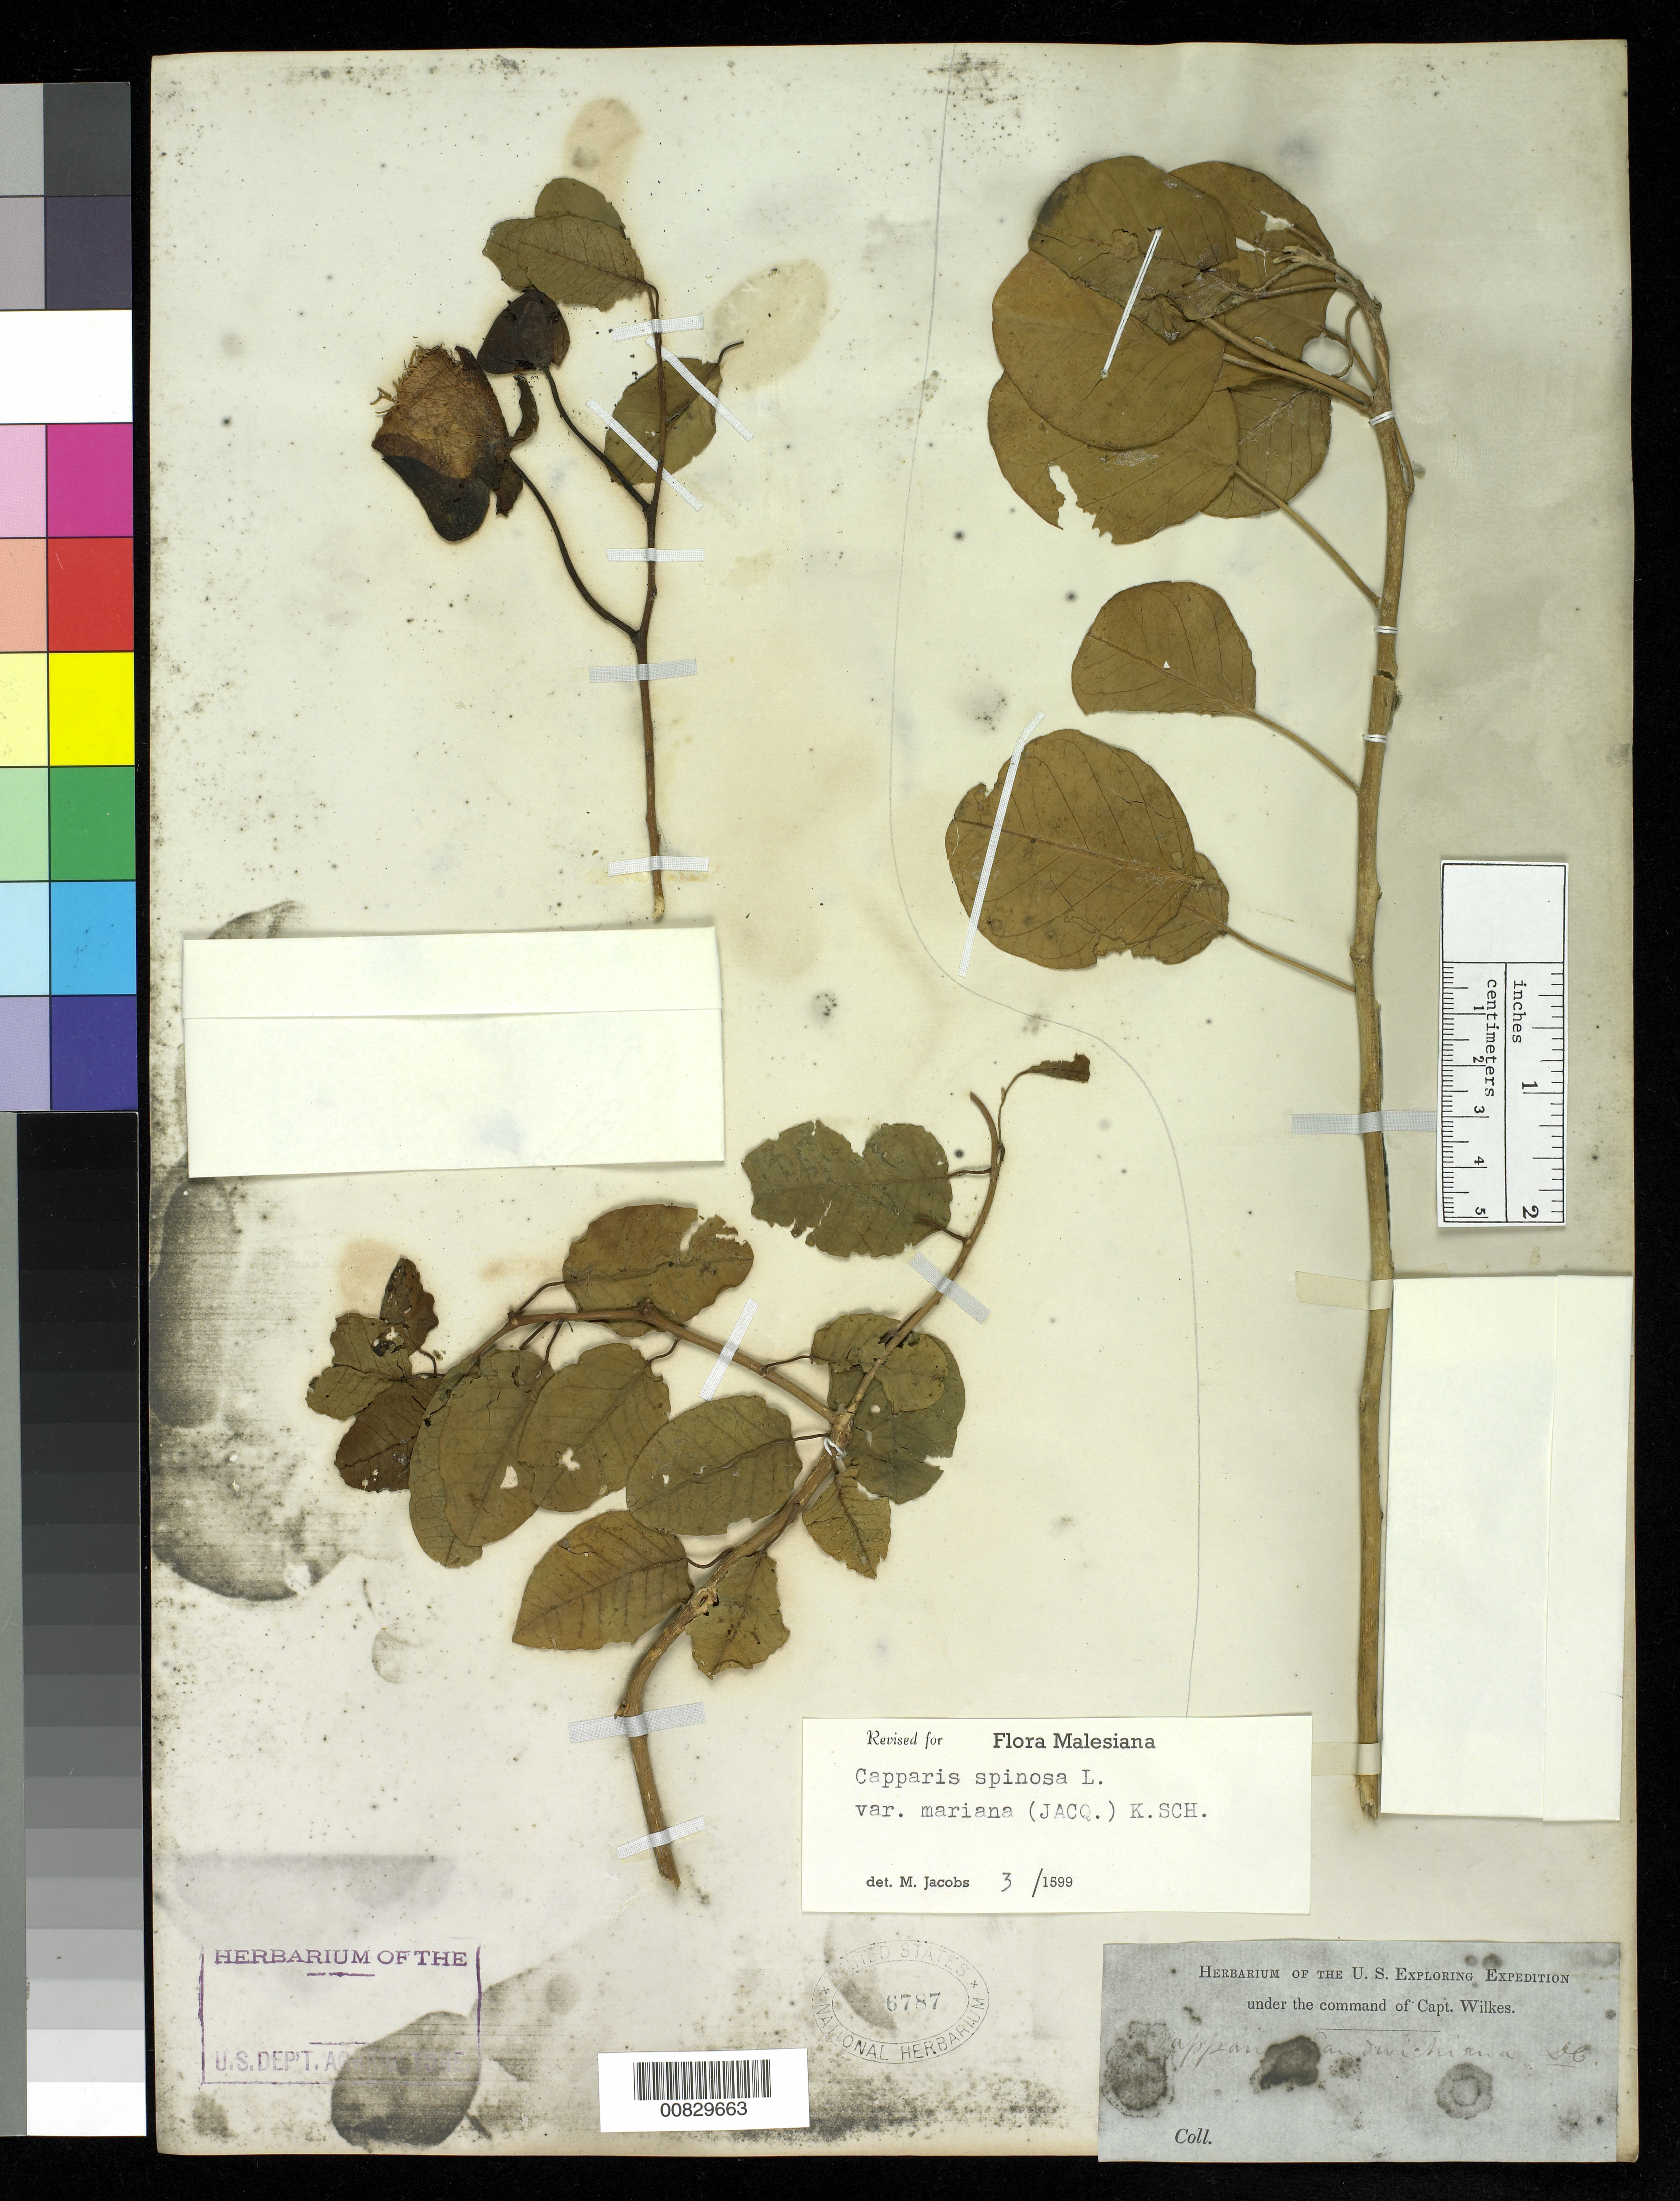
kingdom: Plantae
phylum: Tracheophyta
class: Magnoliopsida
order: Brassicales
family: Capparaceae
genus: Capparis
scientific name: Capparis mariana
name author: Jacq.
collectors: Wilkes Explor. Exped.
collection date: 1838/1842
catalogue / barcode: US 6787